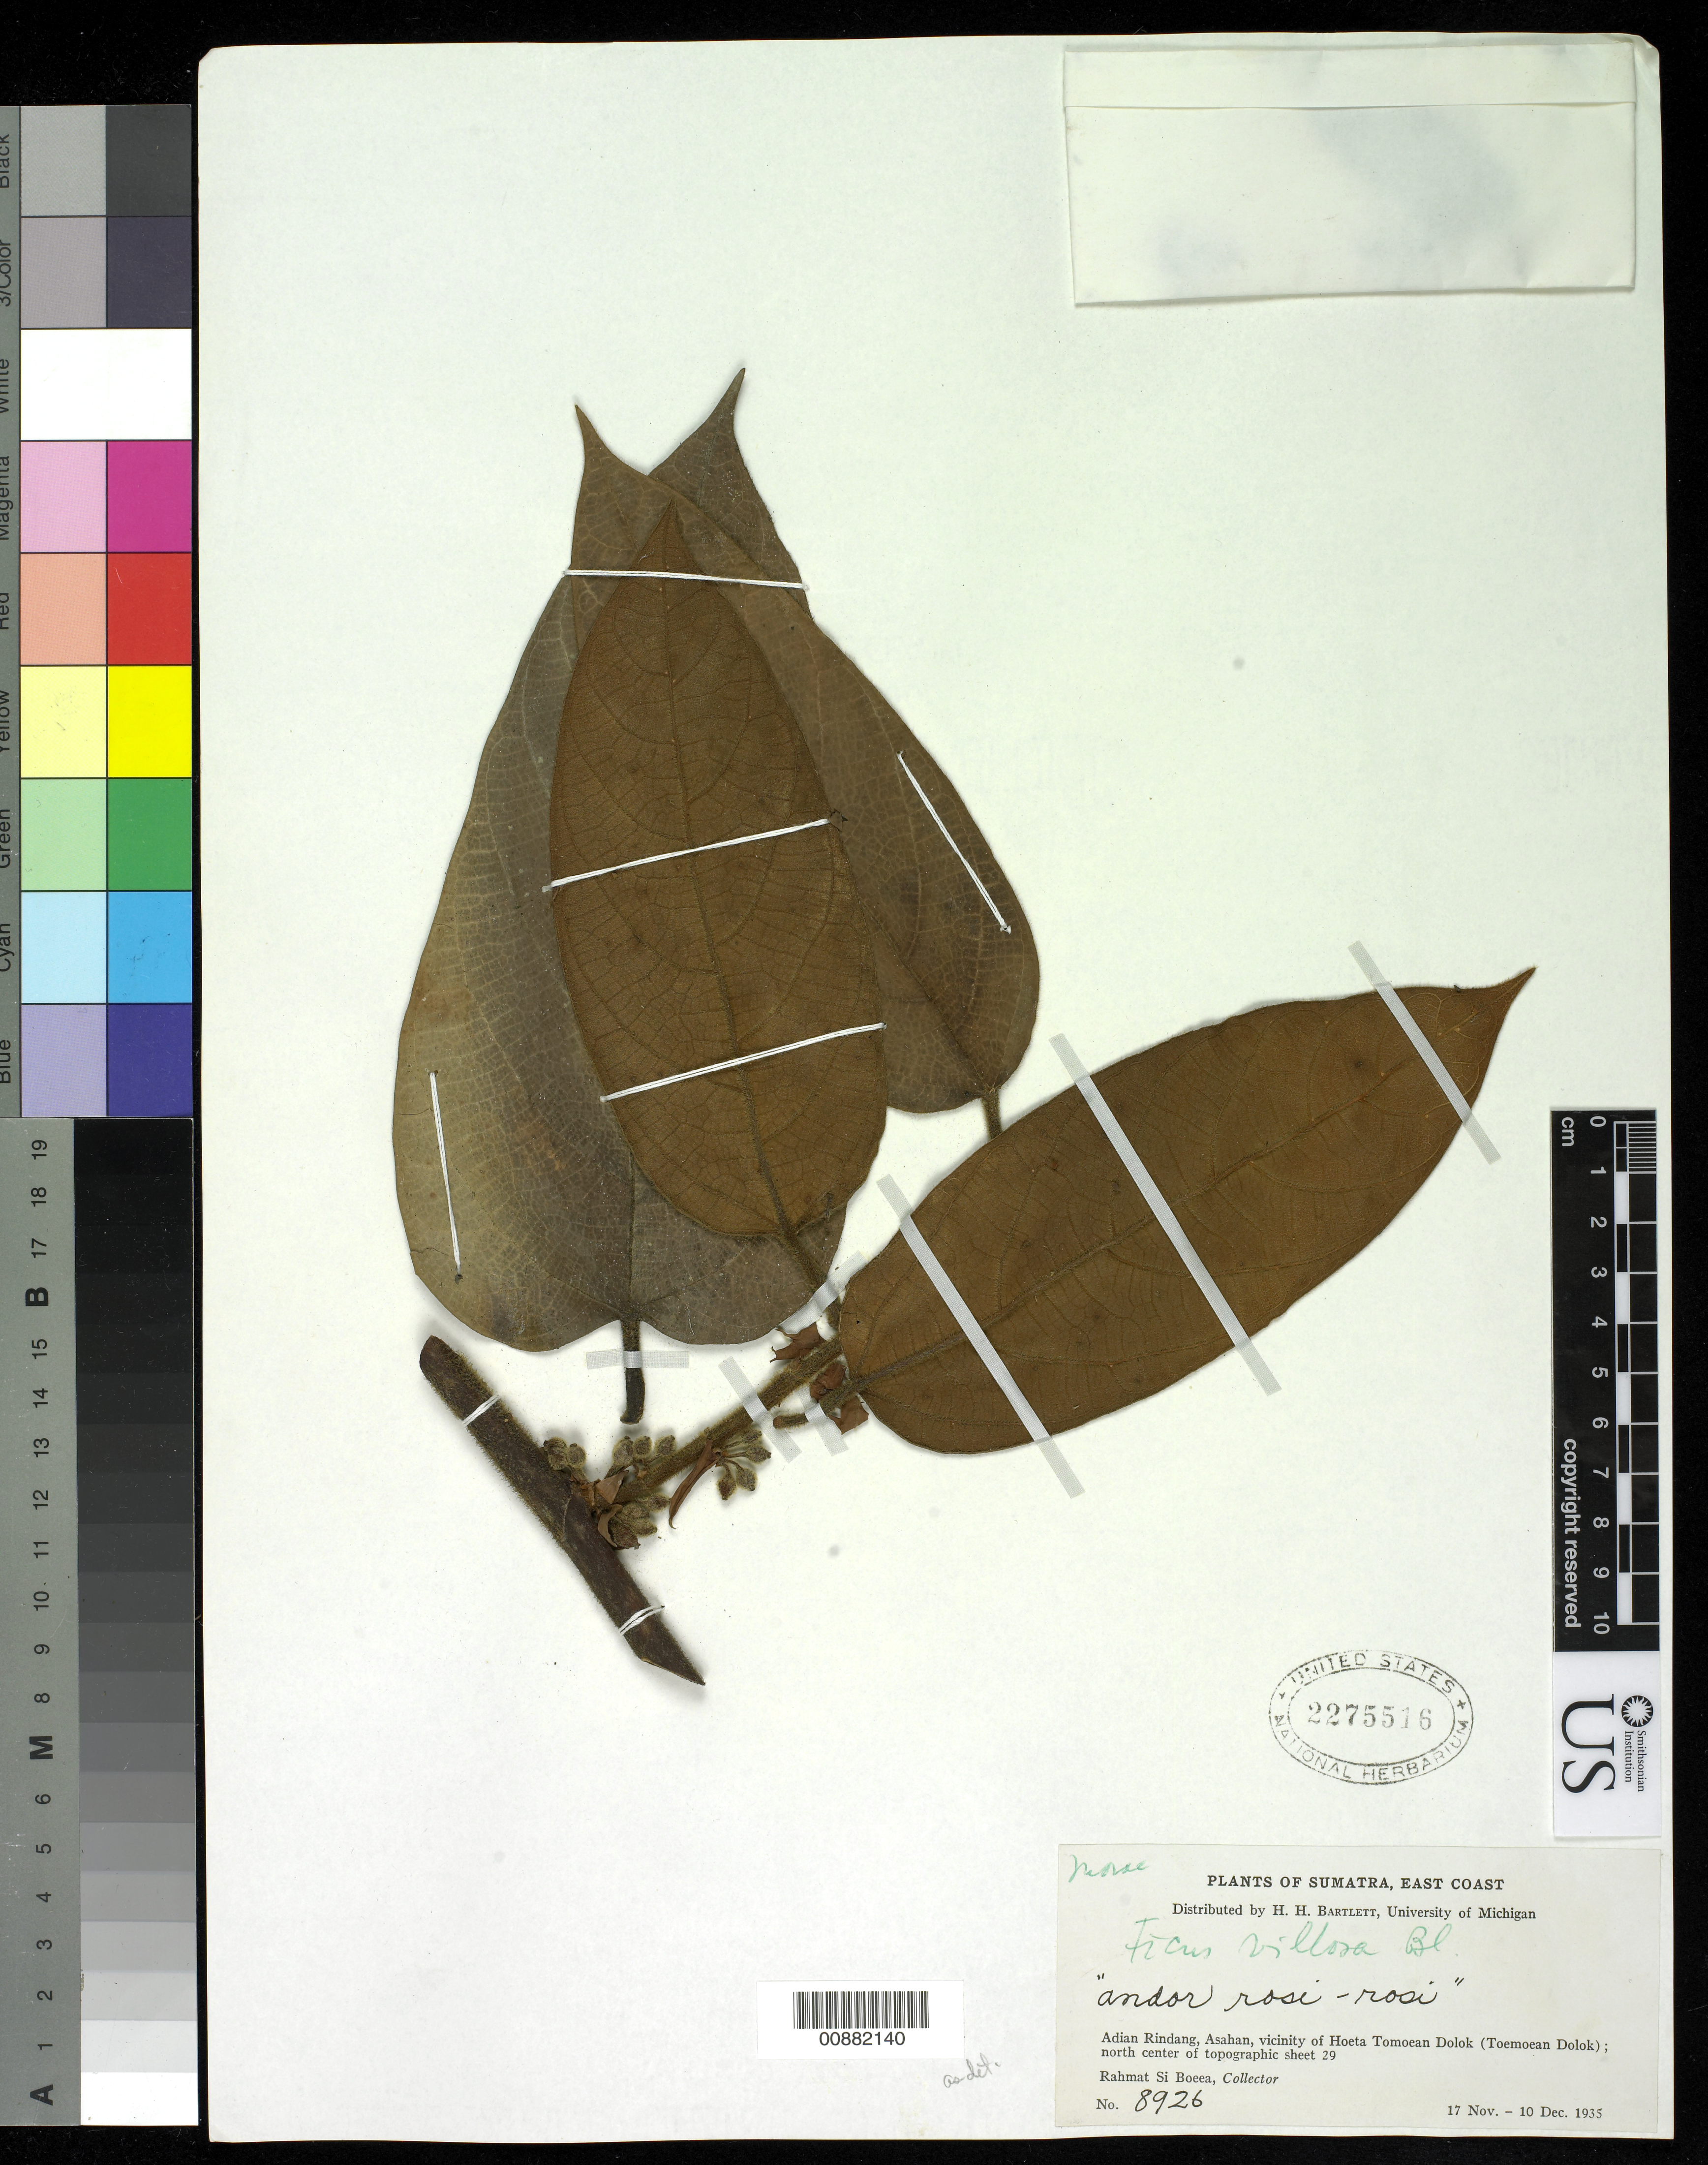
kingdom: Plantae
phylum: Tracheophyta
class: Magnoliopsida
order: Rosales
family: Moraceae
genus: Ficus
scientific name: Ficus villosa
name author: Blume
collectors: Rahmat Si Boeea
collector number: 8926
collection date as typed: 17 Nov 1935 to 10 Dec 1935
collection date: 1935-11-17/1935-12-10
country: Indonesia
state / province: Sumatra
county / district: Aceh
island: Sumatra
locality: Adian Rindang, Asahan, Vicinity of Hoeta tomoean Dolok (Toemoean Dolok), north center of topographic sheet 29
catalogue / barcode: US 2275516